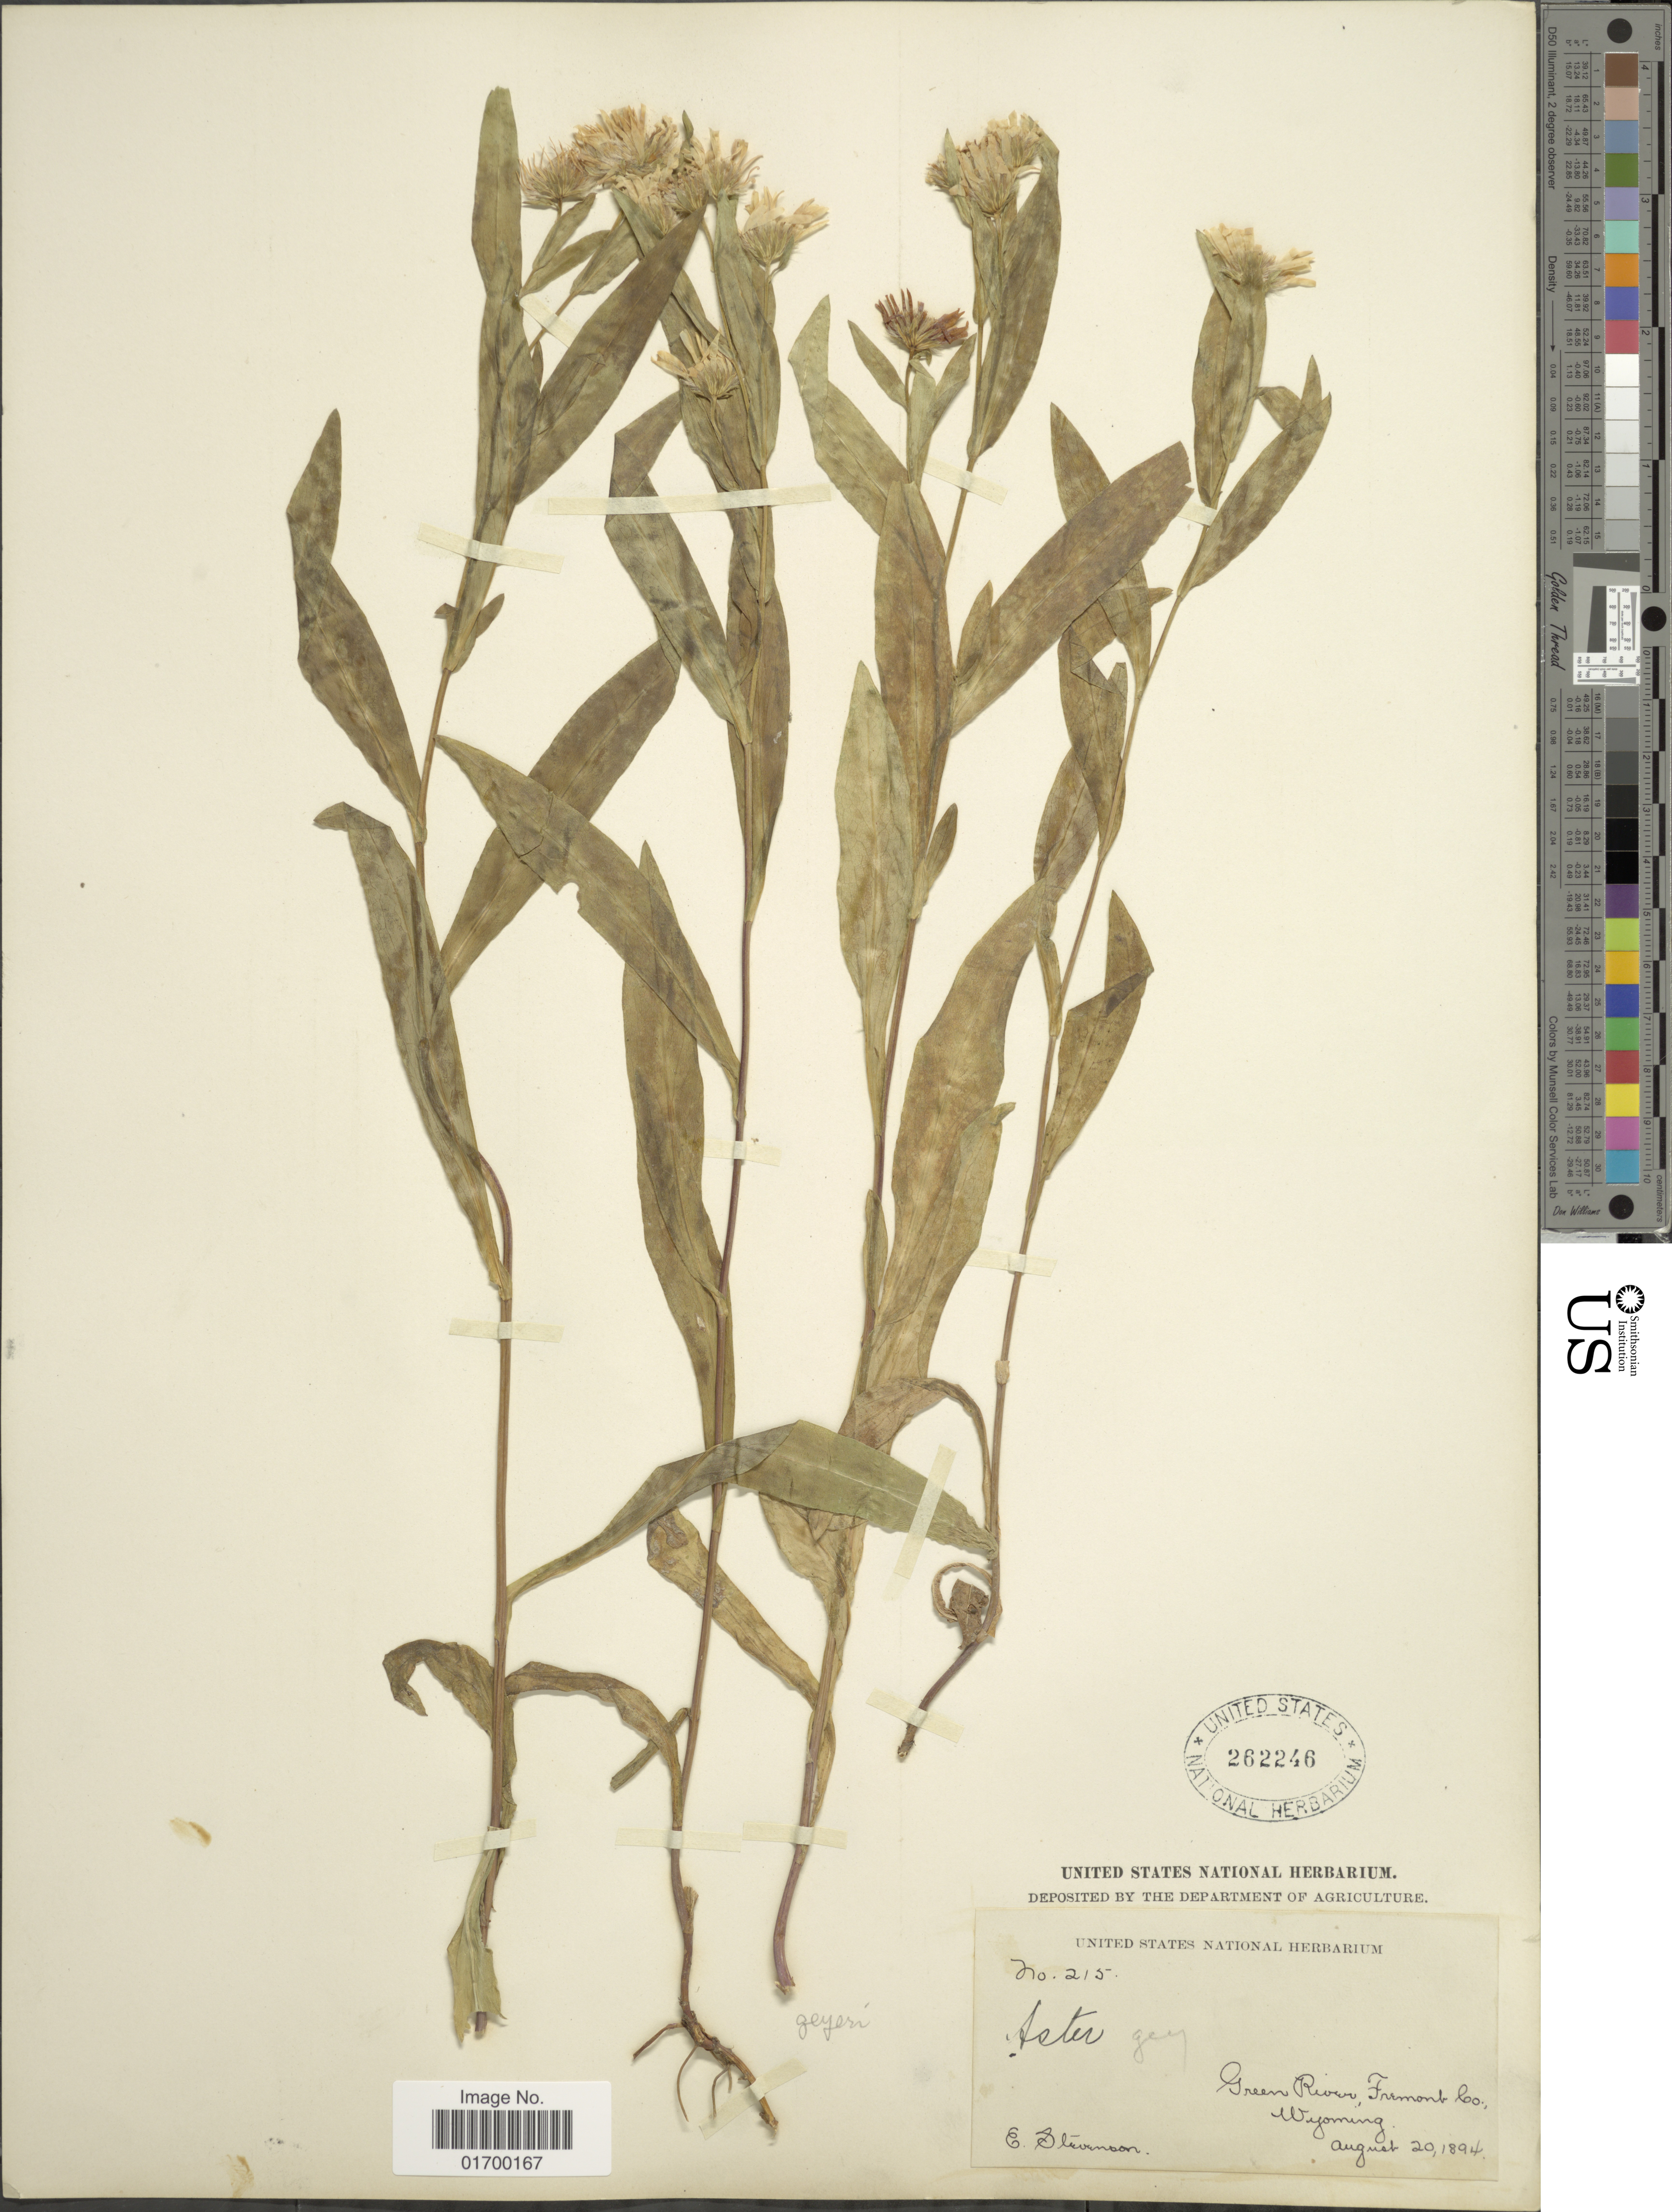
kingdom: Plantae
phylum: Tracheophyta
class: Magnoliopsida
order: Asterales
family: Asteraceae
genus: Symphyotrichum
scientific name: Symphyotrichum laeve var. geyeri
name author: (A. Gray) G.L. Nesom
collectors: E. Stevenson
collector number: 215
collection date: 1894-08-20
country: United States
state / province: Wyoming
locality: Green River, Fremont Co.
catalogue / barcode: US 262246